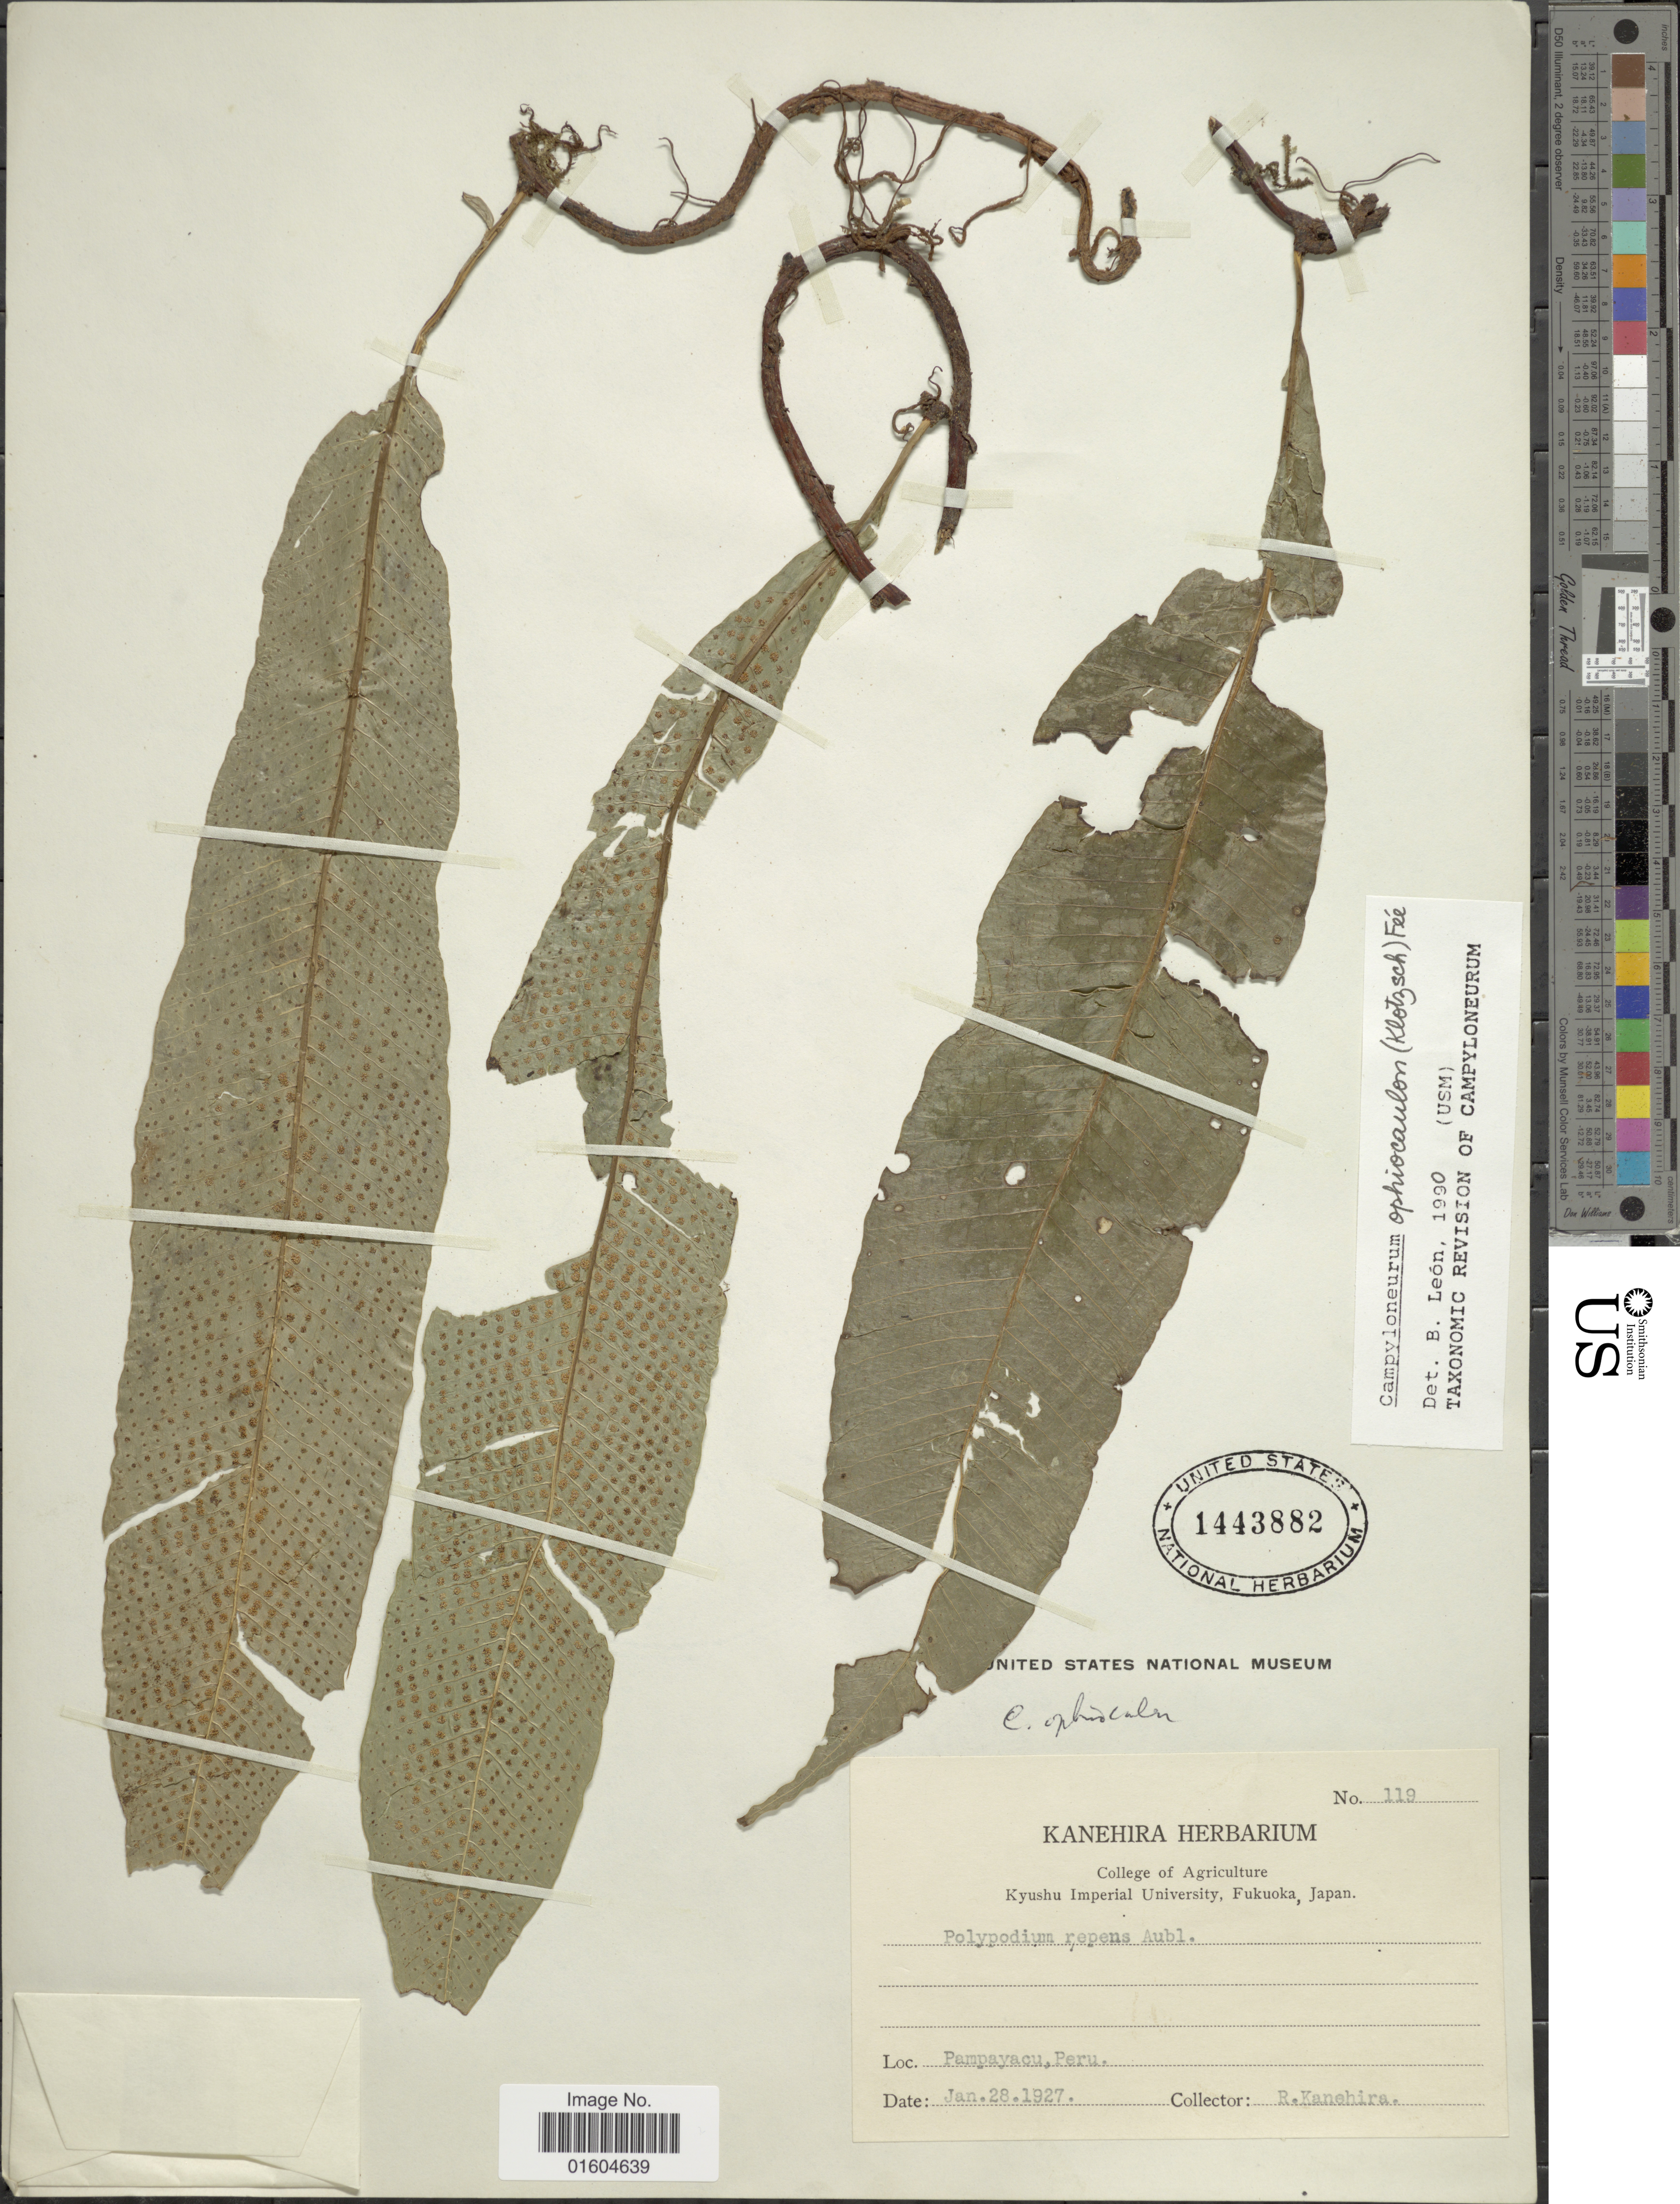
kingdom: Plantae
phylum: Tracheophyta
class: Polypodiopsida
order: Polypodiales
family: Polypodiaceae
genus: Campyloneurum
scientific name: Campyloneurum ophiocaulon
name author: (Klotzsch) Fée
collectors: R. Kanehira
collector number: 119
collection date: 1927-01-28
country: Peru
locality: Pampayacu, Peru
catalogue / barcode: US 1443882